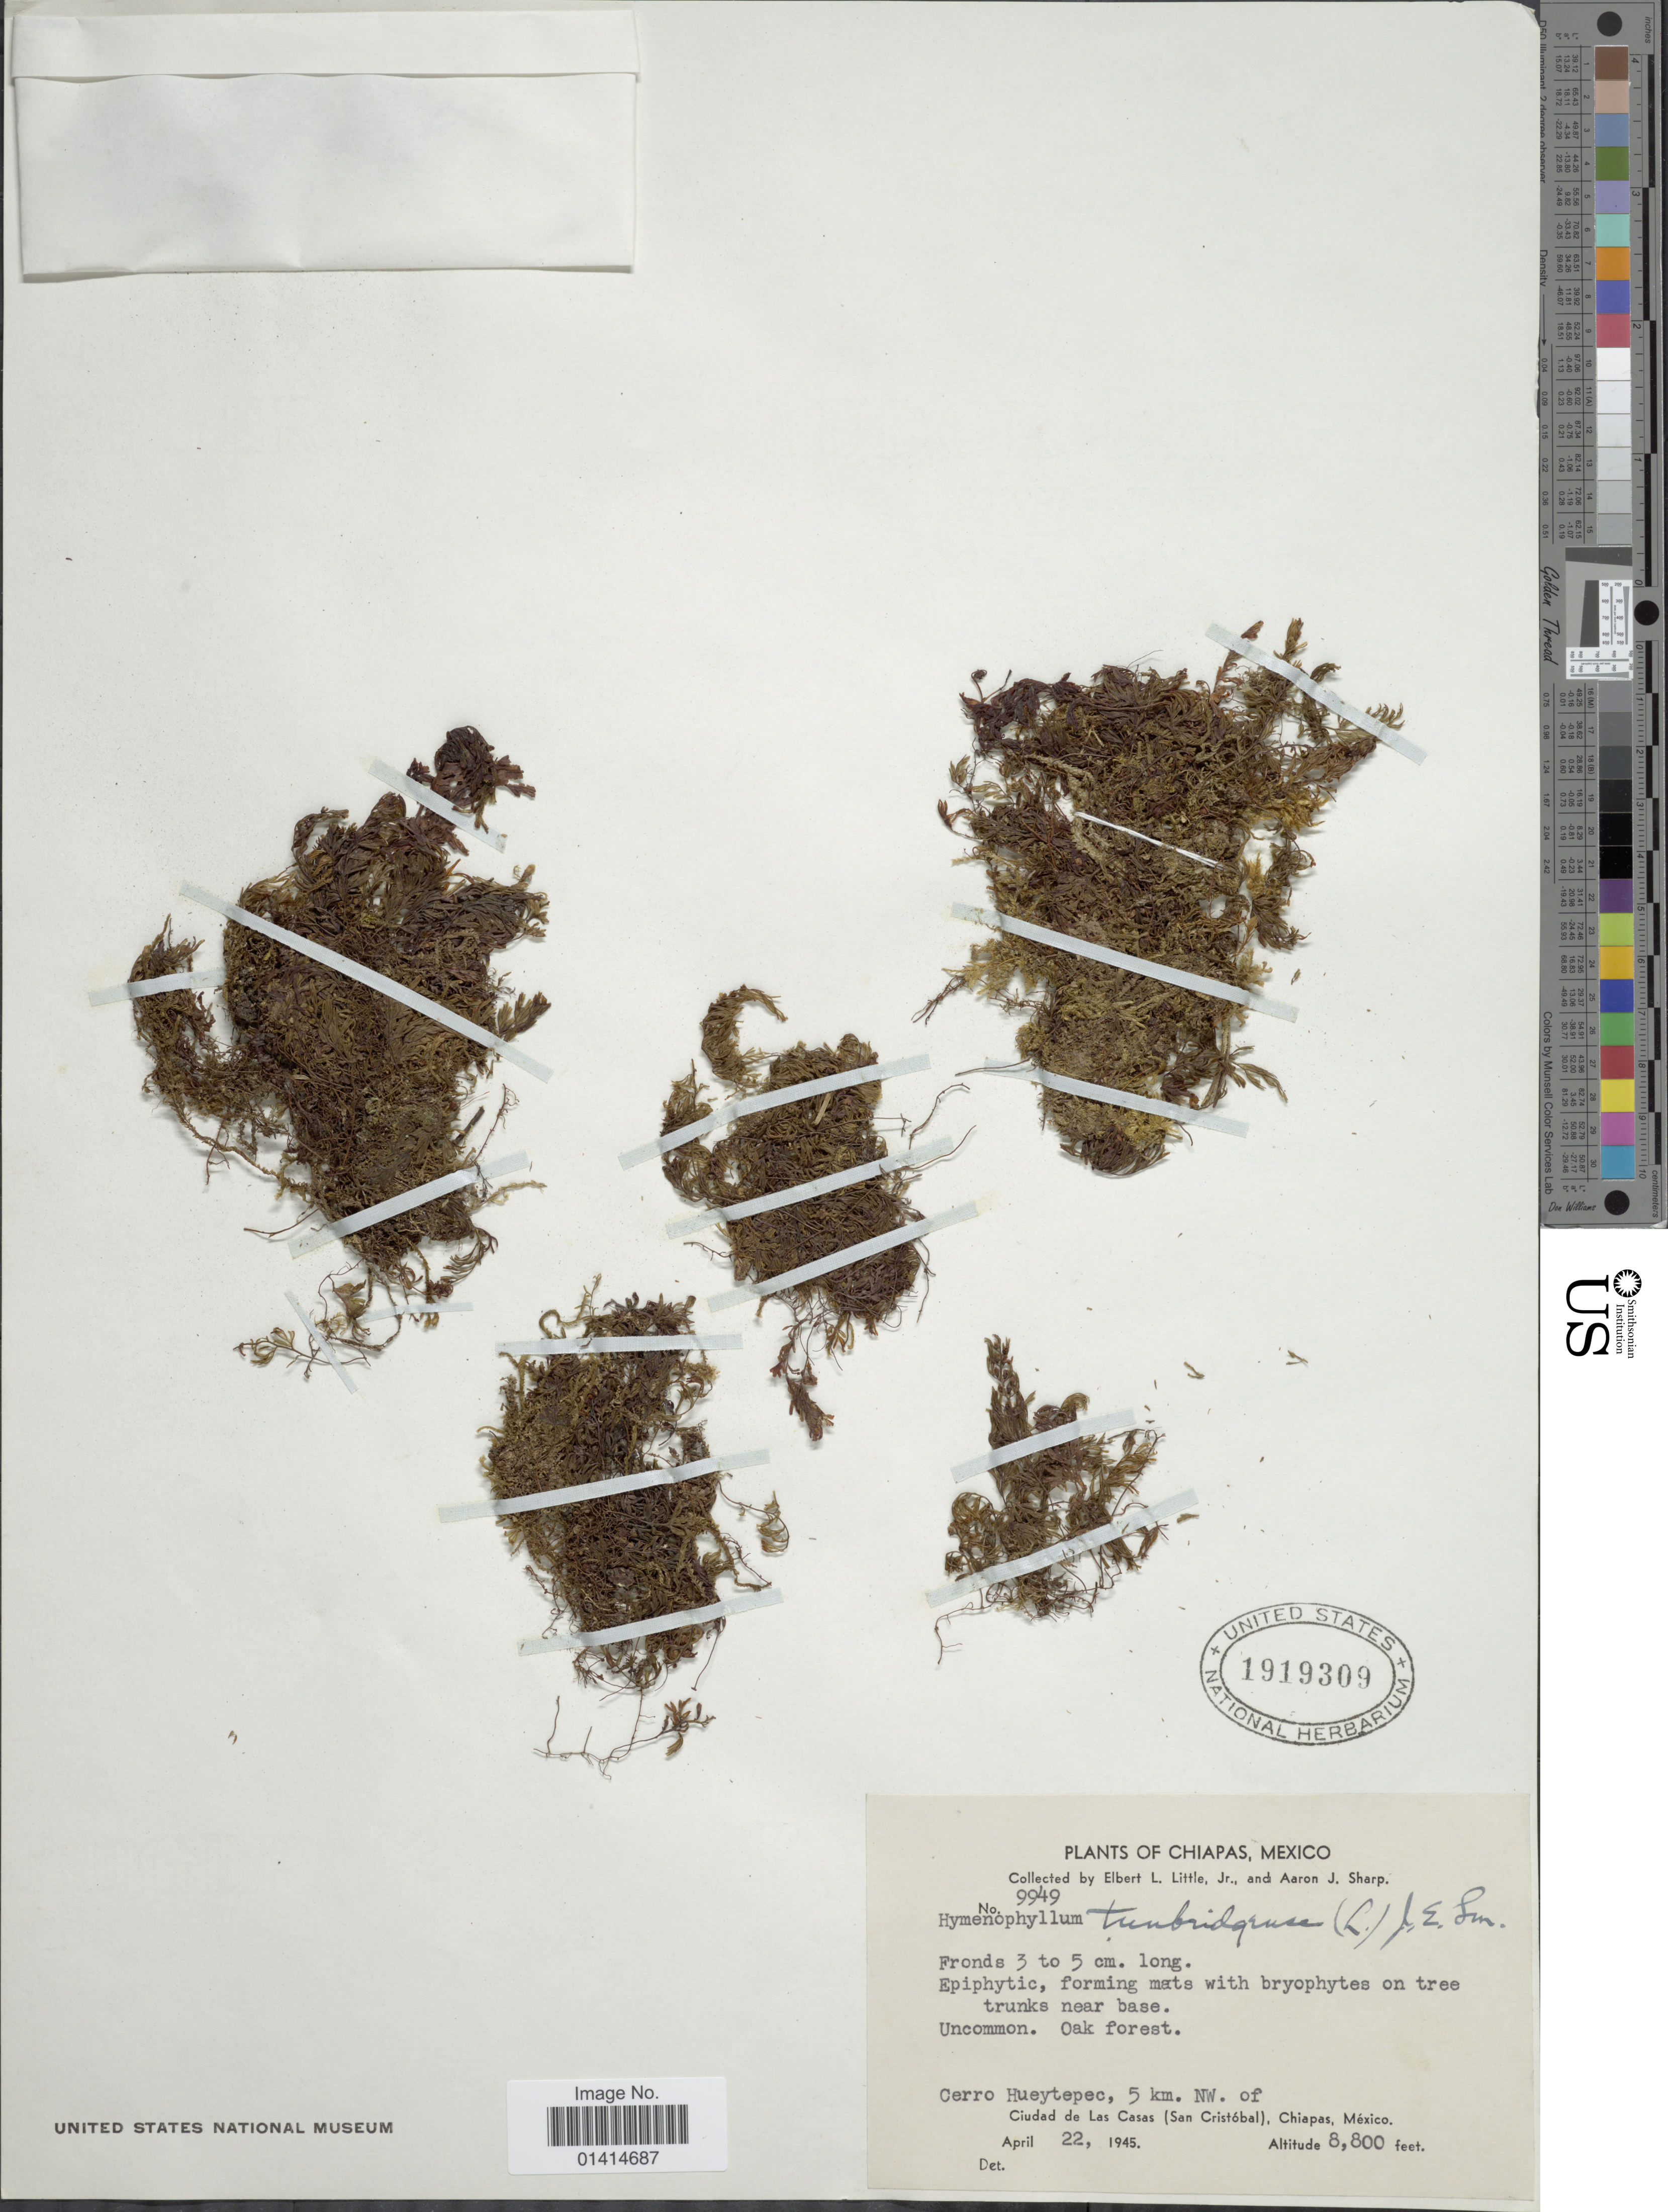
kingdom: Plantae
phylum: Tracheophyta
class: Polypodiopsida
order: Hymenophyllales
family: Hymenophyllaceae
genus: Hymenophyllum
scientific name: Hymenophyllum tunbrigense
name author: (L.) Small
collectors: E. L. Little & Mrs A. J. Sharp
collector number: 9949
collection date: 1945-04-22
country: Mexico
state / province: Chiapas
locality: Cerro Hueytepec, 5 km NW of Ciudad de Las Casas (San Cristóbal)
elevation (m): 2682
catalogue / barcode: US 1919309